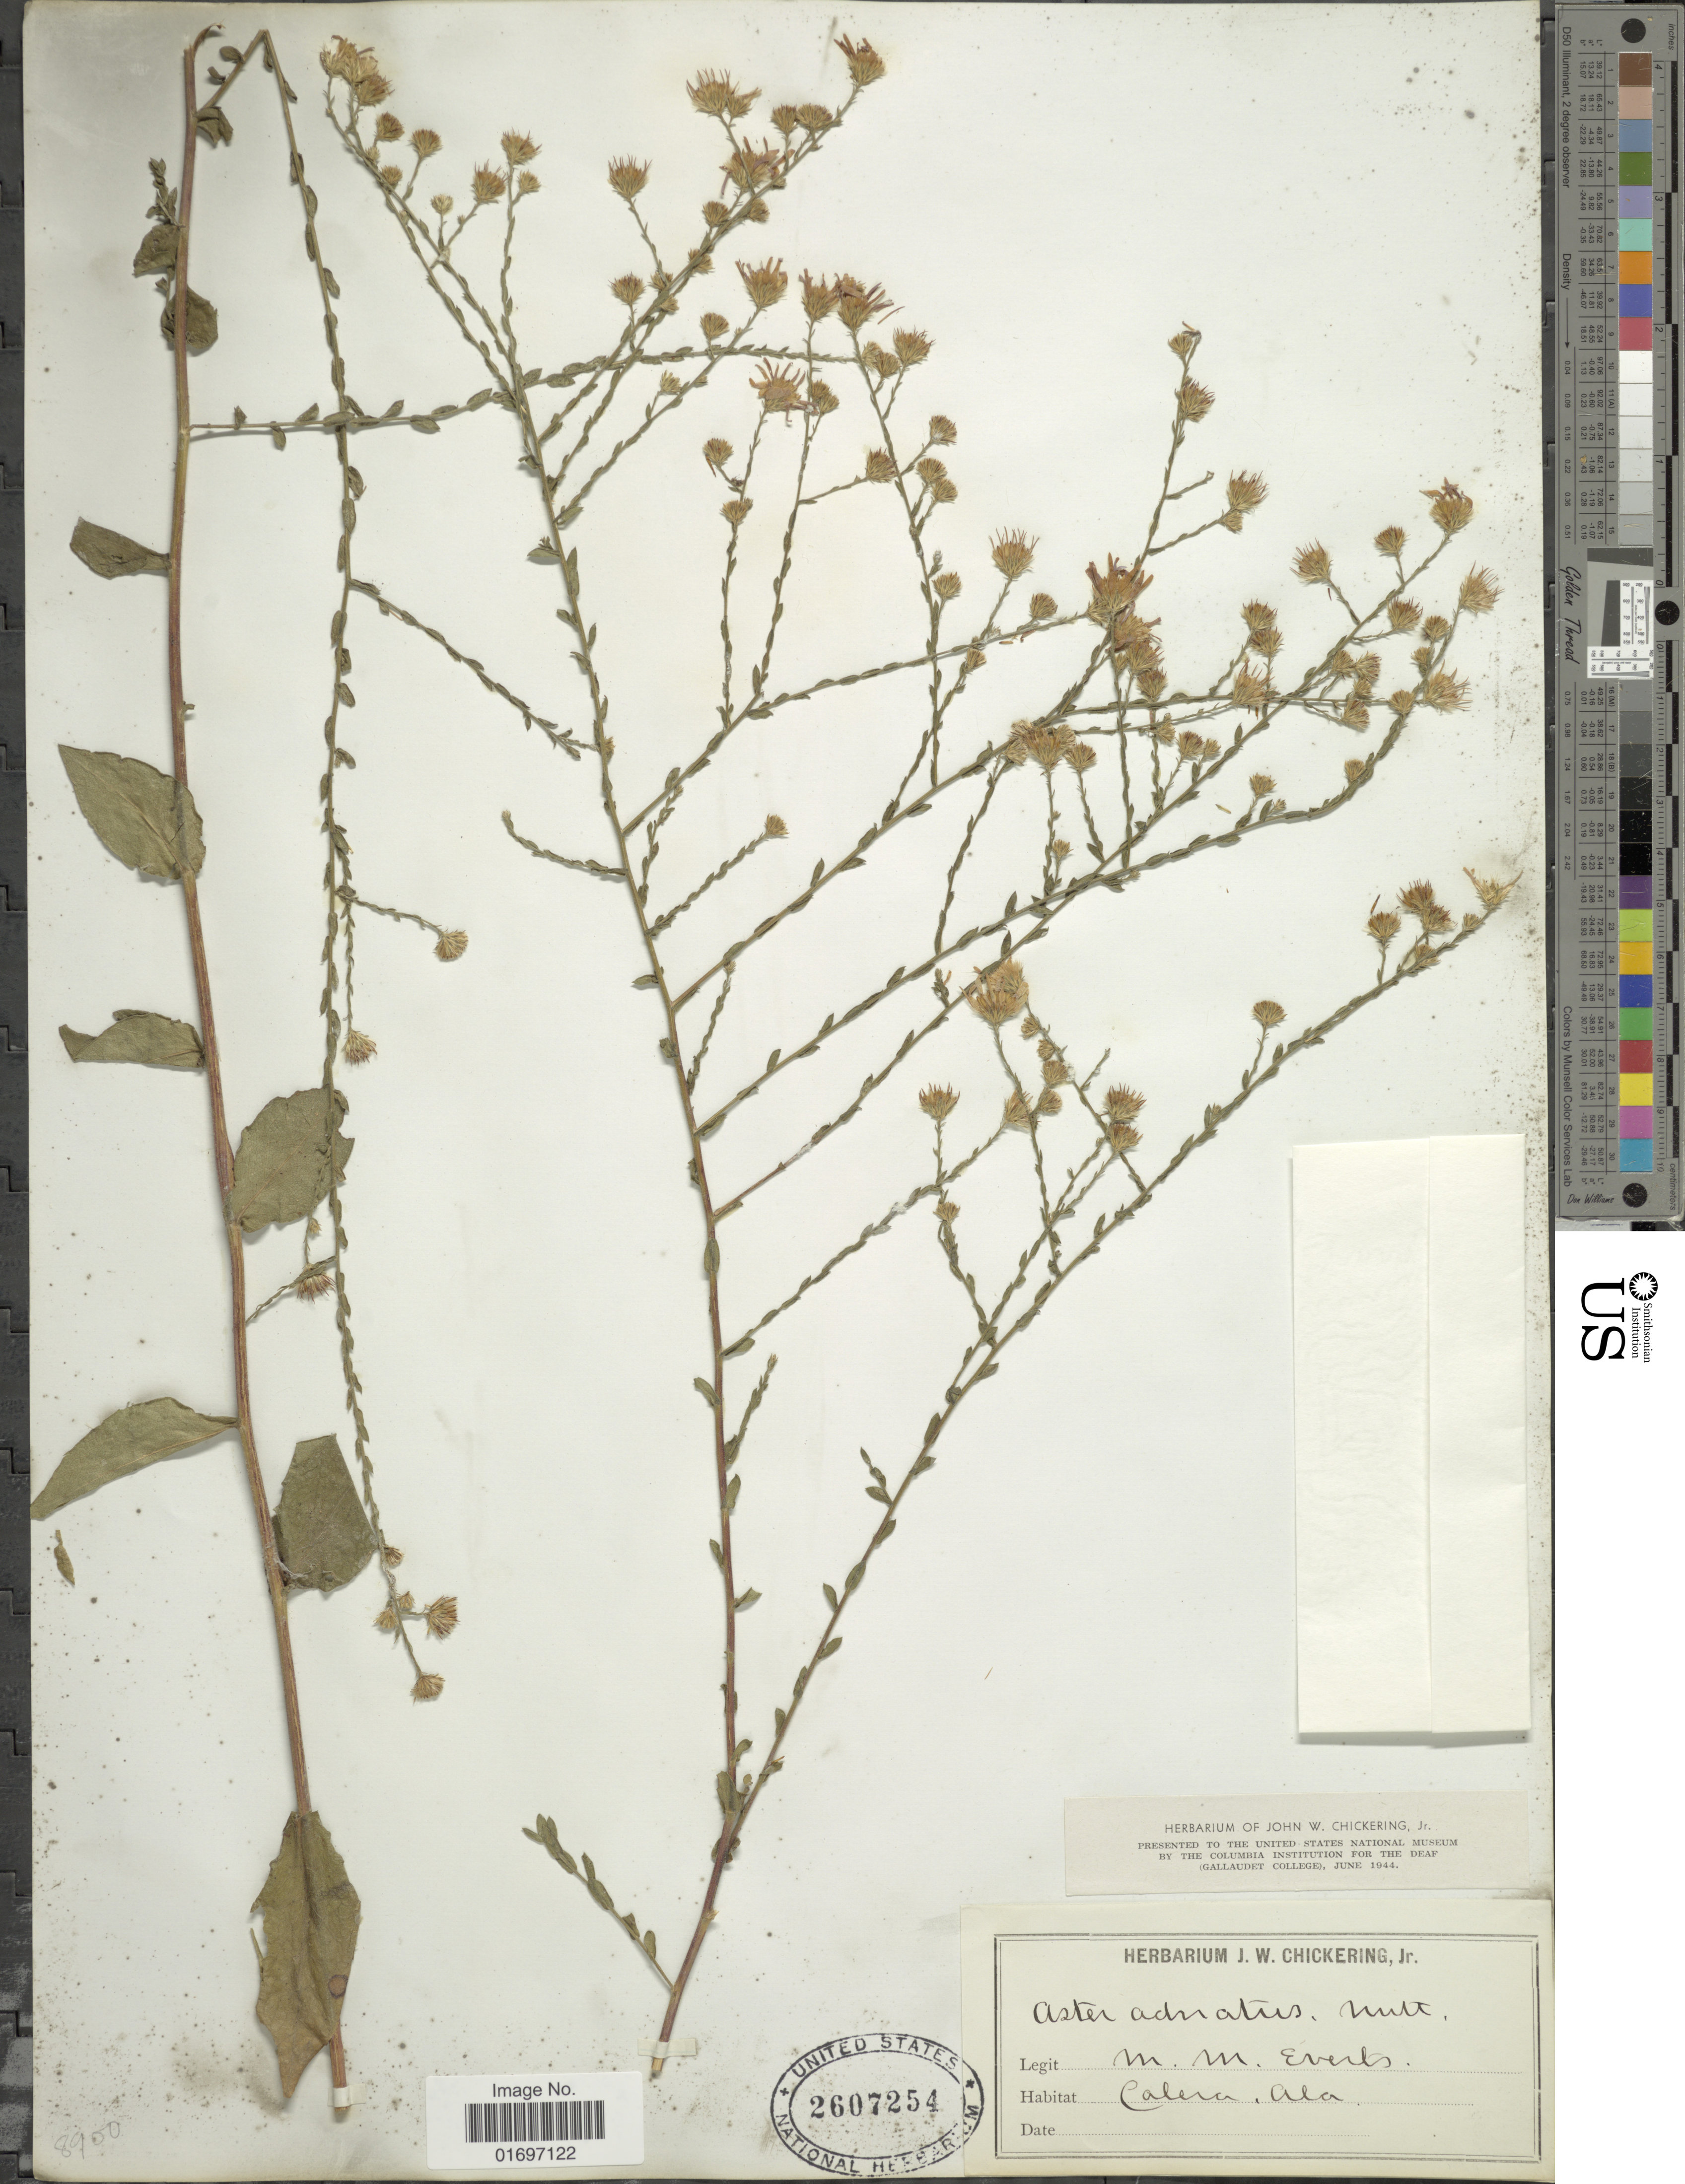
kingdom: Plantae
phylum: Tracheophyta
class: Magnoliopsida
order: Asterales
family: Asteraceae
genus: Symphyotrichum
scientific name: Symphyotrichum adnatum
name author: (Nutt.) G.L. Nesom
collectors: M. Everts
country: United States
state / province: Alabama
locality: Calera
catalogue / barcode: US 2607254